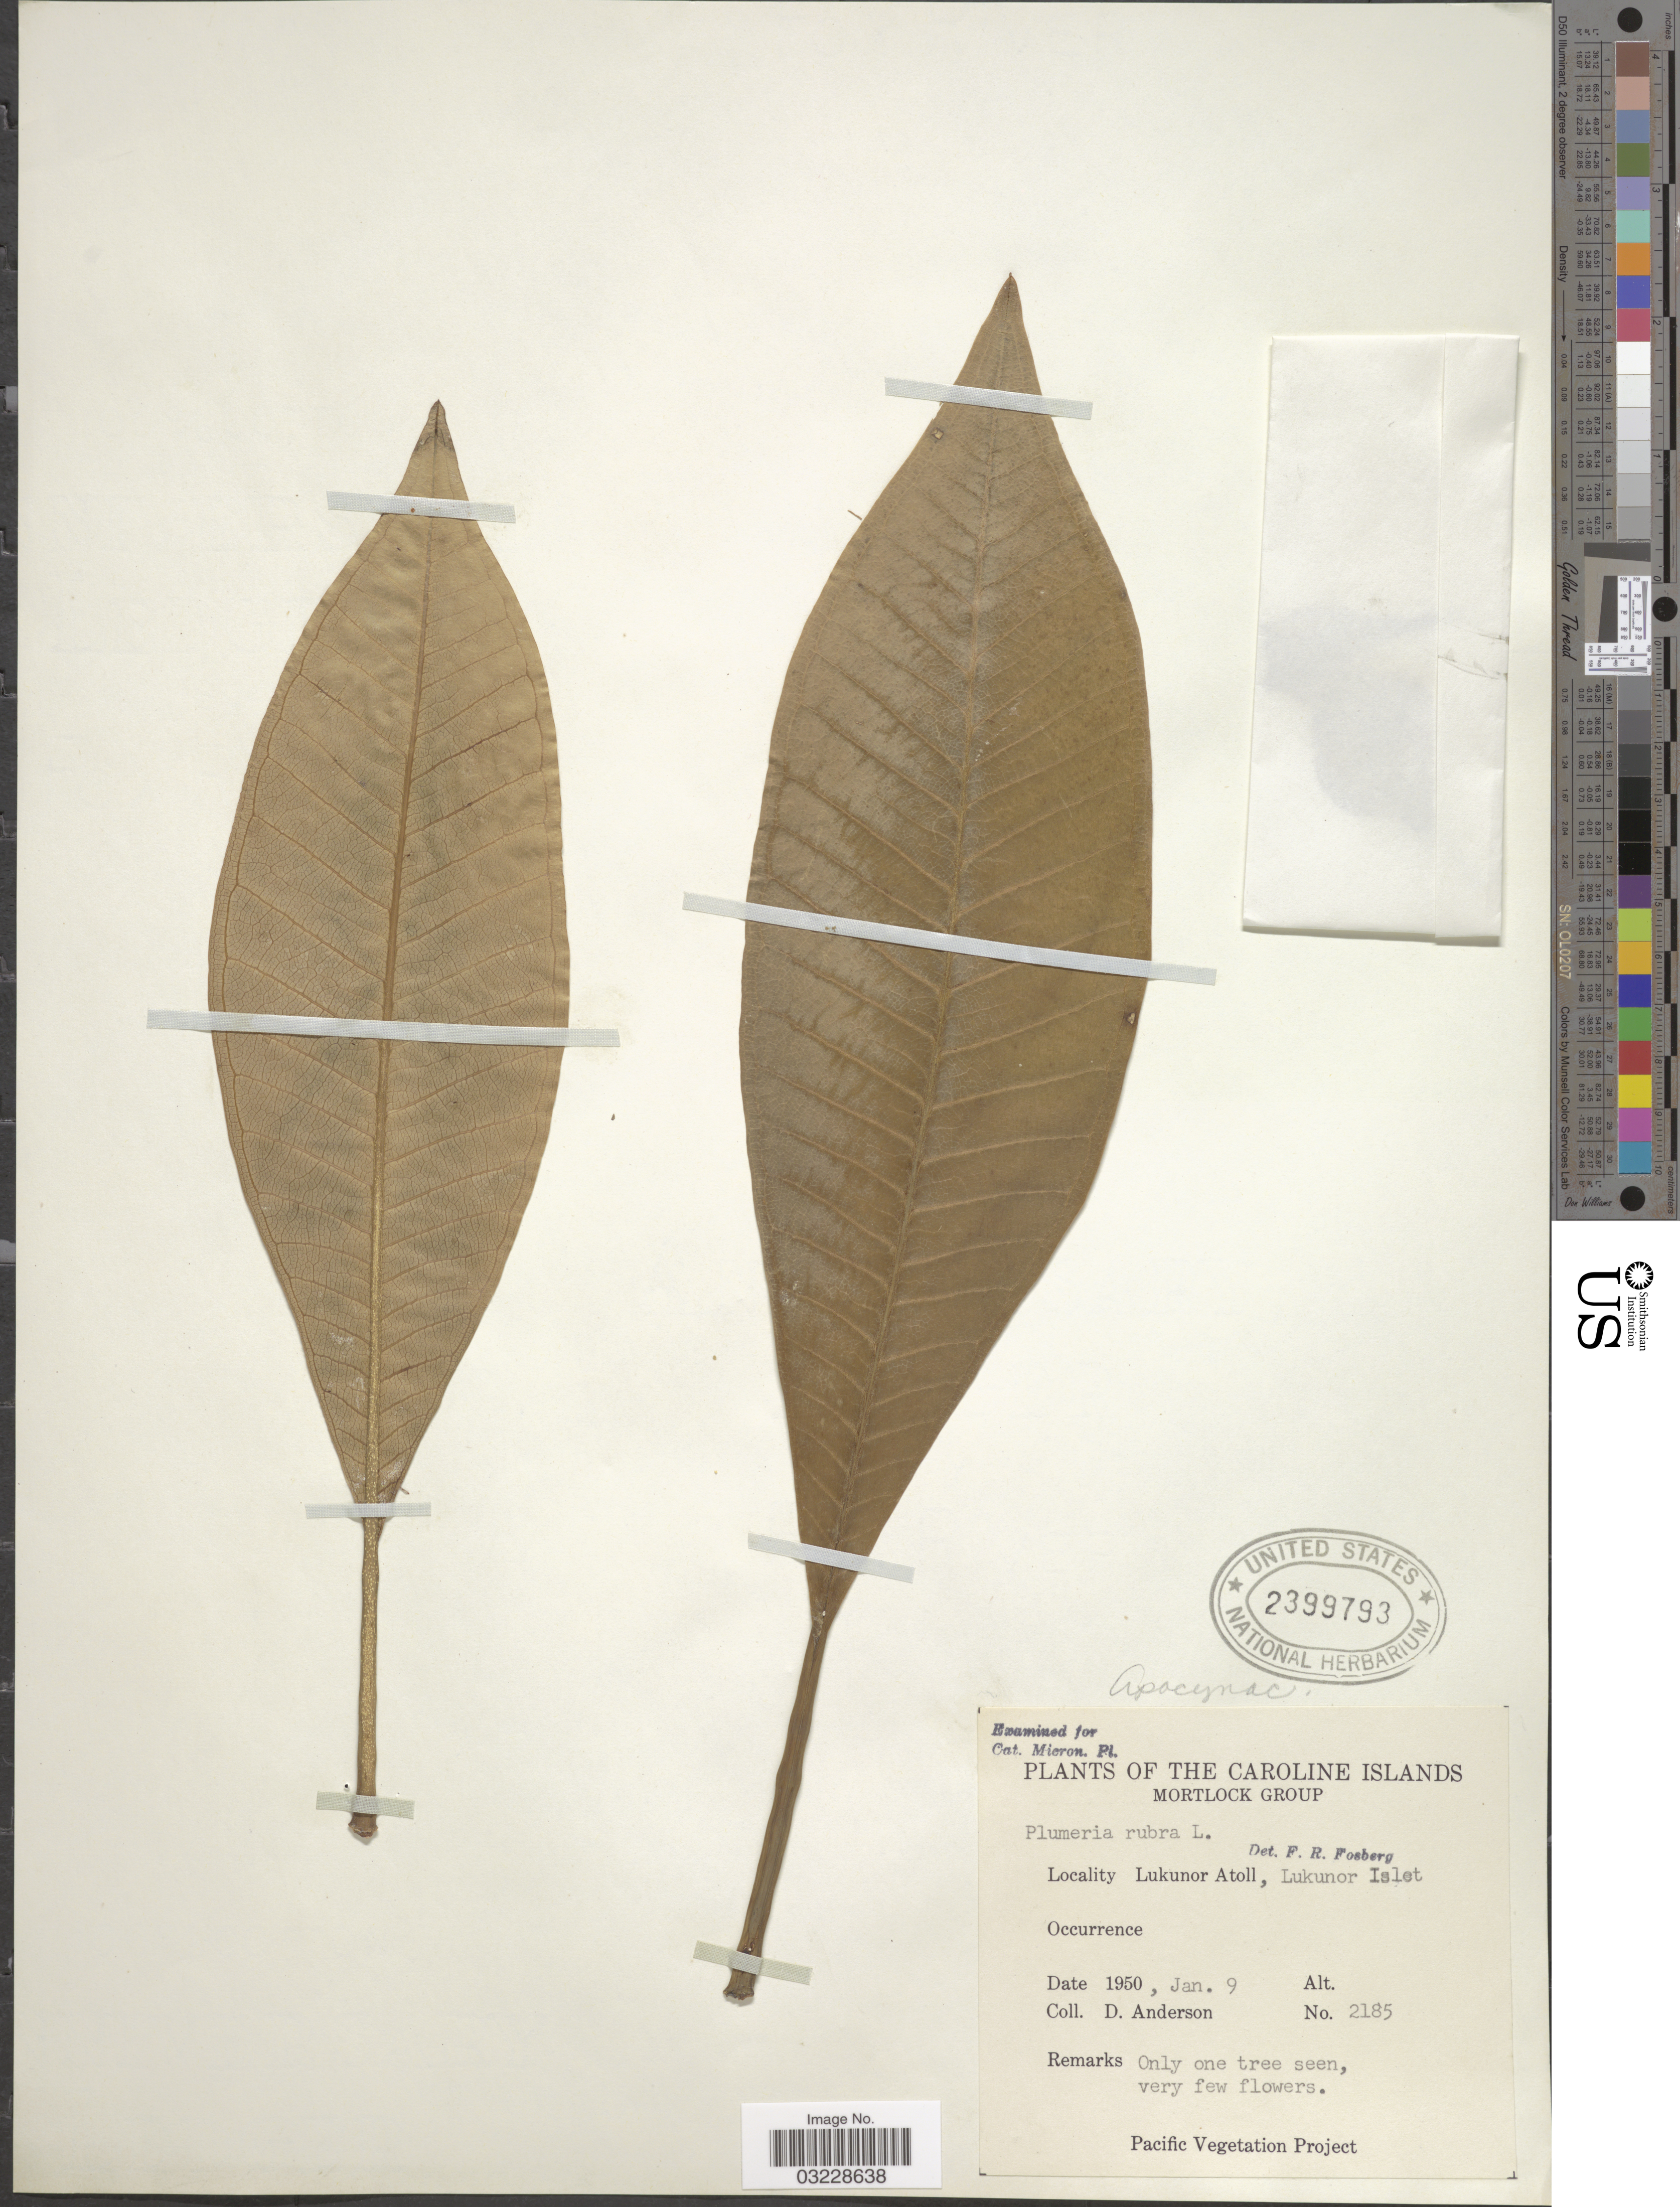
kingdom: Plantae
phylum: Tracheophyta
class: Magnoliopsida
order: Gentianales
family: Apocynaceae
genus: Plumeria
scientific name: Plumeria rubra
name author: L.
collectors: D. Anderson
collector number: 2185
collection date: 1950-01-09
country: Micronesia, Federated States of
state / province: Truk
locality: The Caroline Islands, Mortlock Group, Lukunor Atoll, Lukunor Islet.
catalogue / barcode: US 2399793